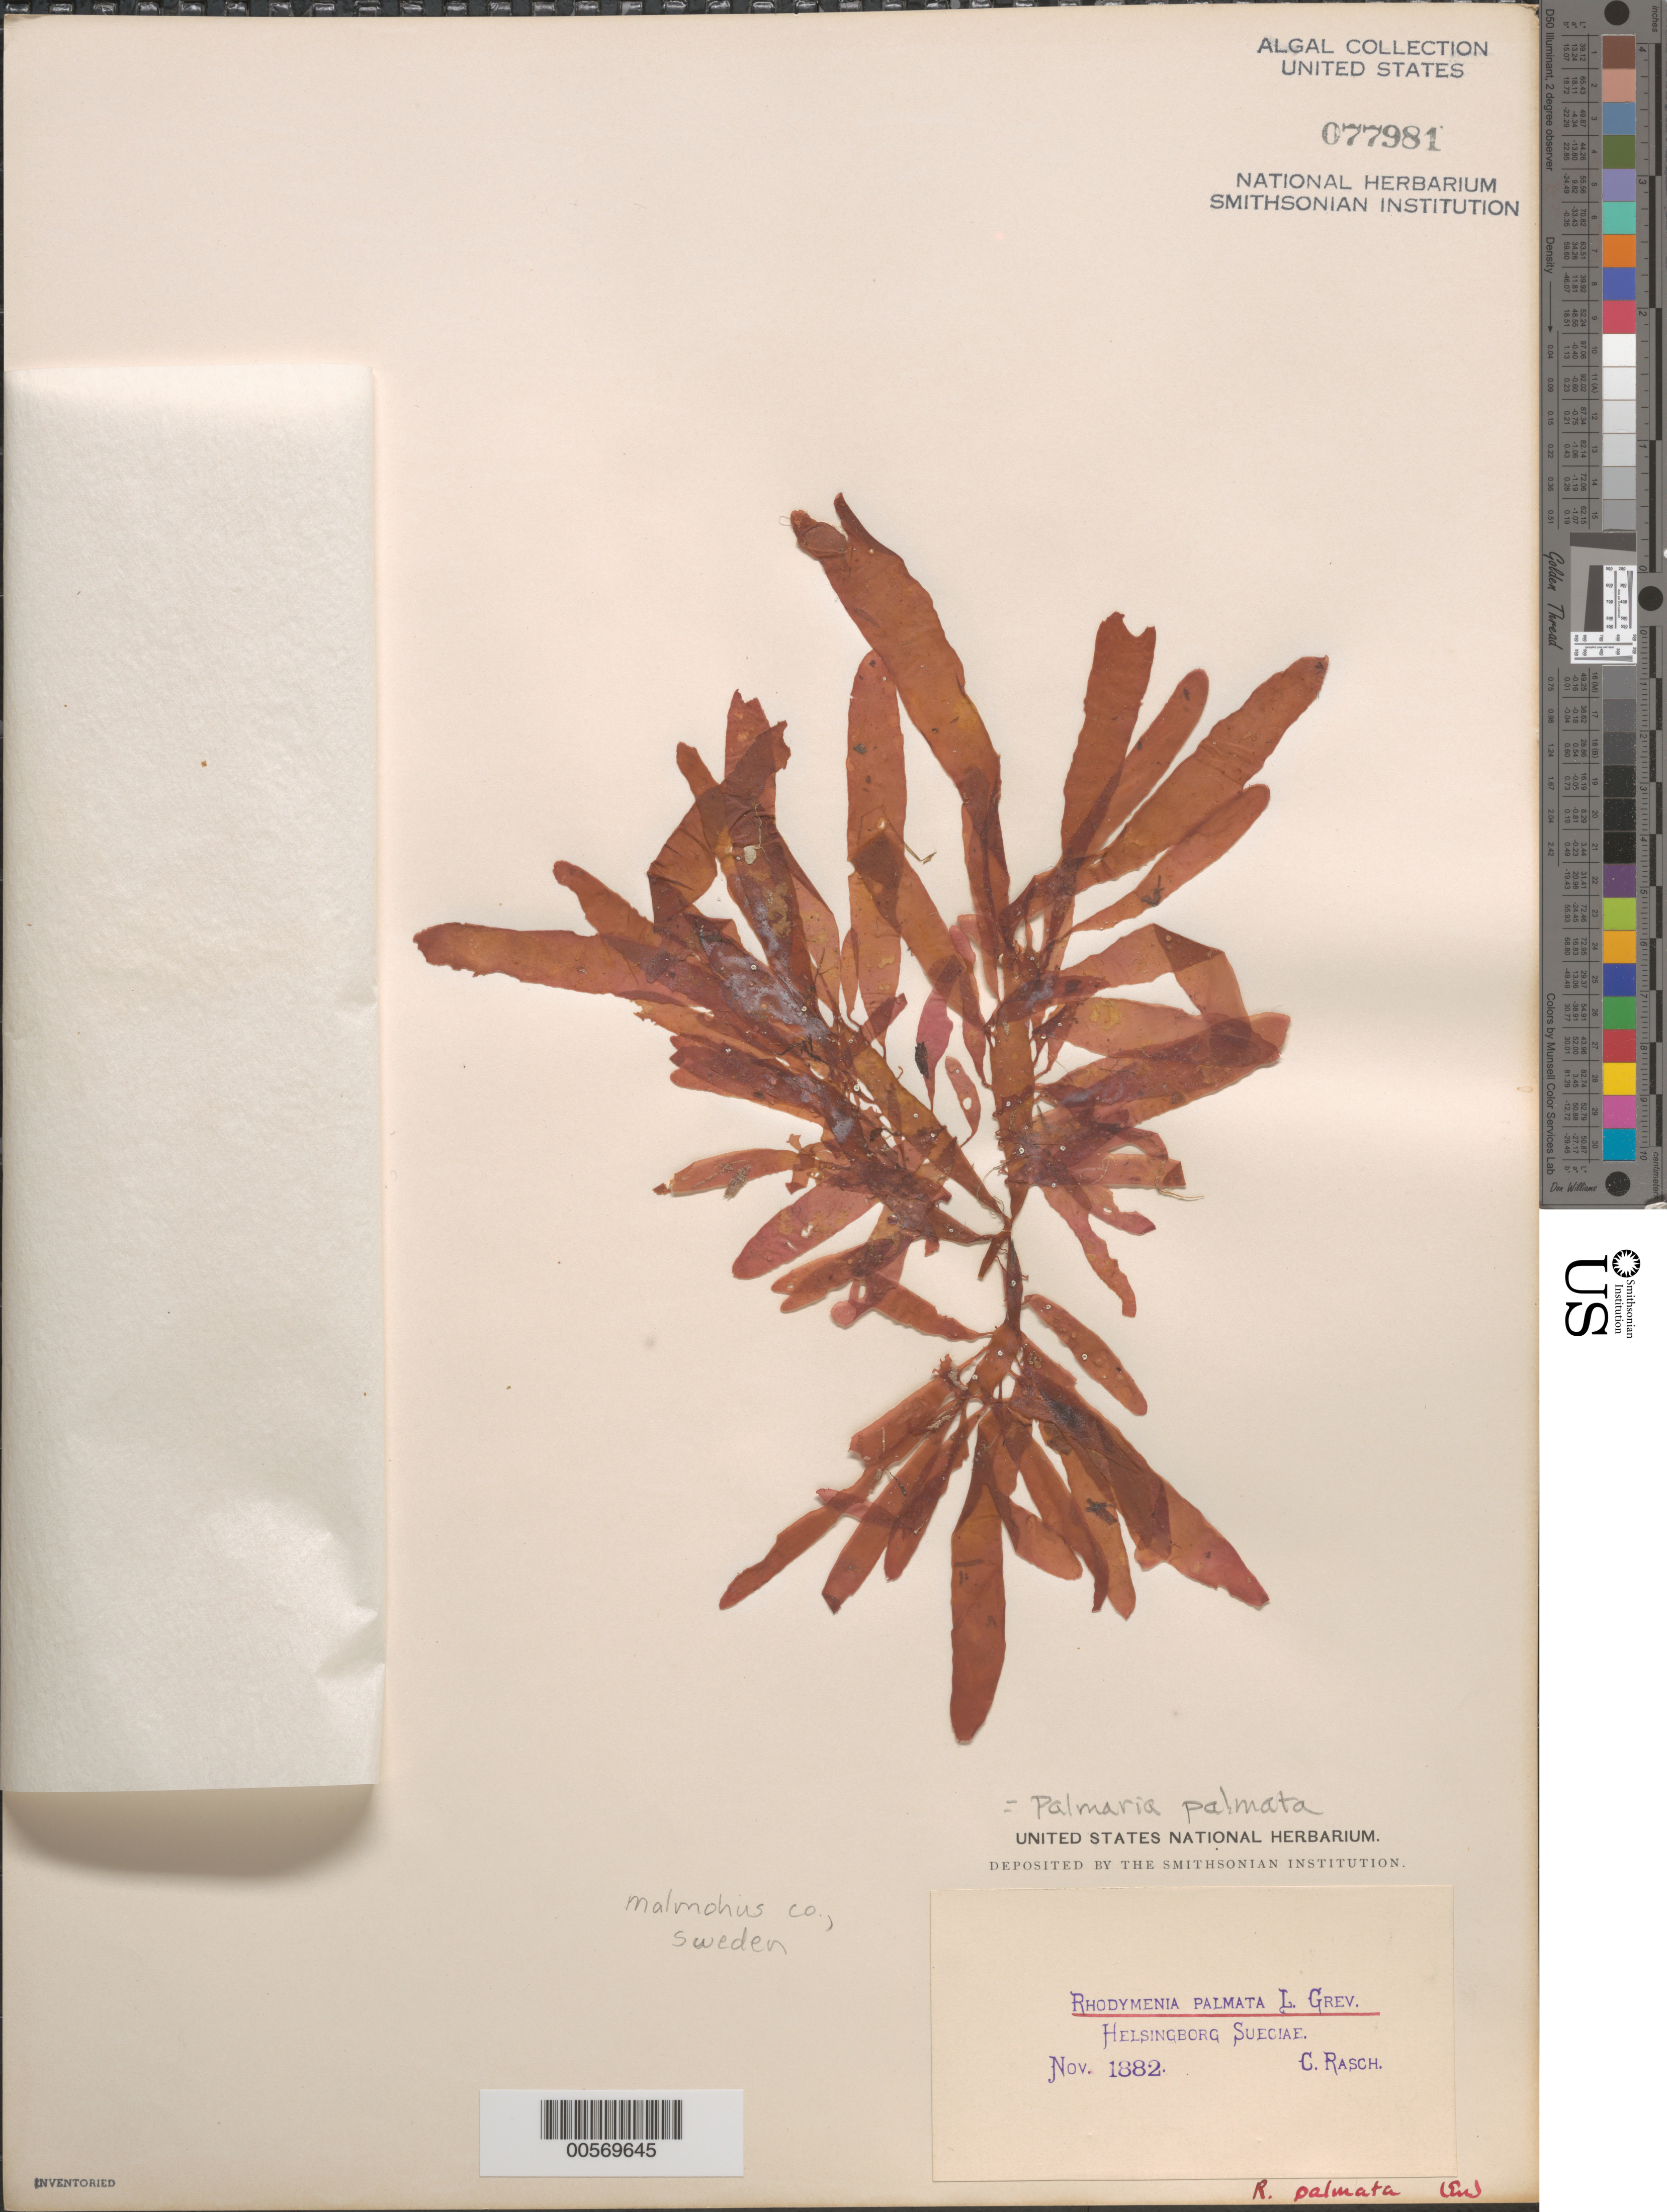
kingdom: Plantae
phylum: Rhodophyta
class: Florideophyceae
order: Palmariales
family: Palmariaceae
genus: Palmaria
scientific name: Palmaria palmata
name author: (L.) F. Weber & D. Mohr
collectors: C. Rasch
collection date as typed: Nov 1882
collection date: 1882-11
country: Sweden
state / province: Skåne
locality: Helsingborg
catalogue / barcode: US 77981